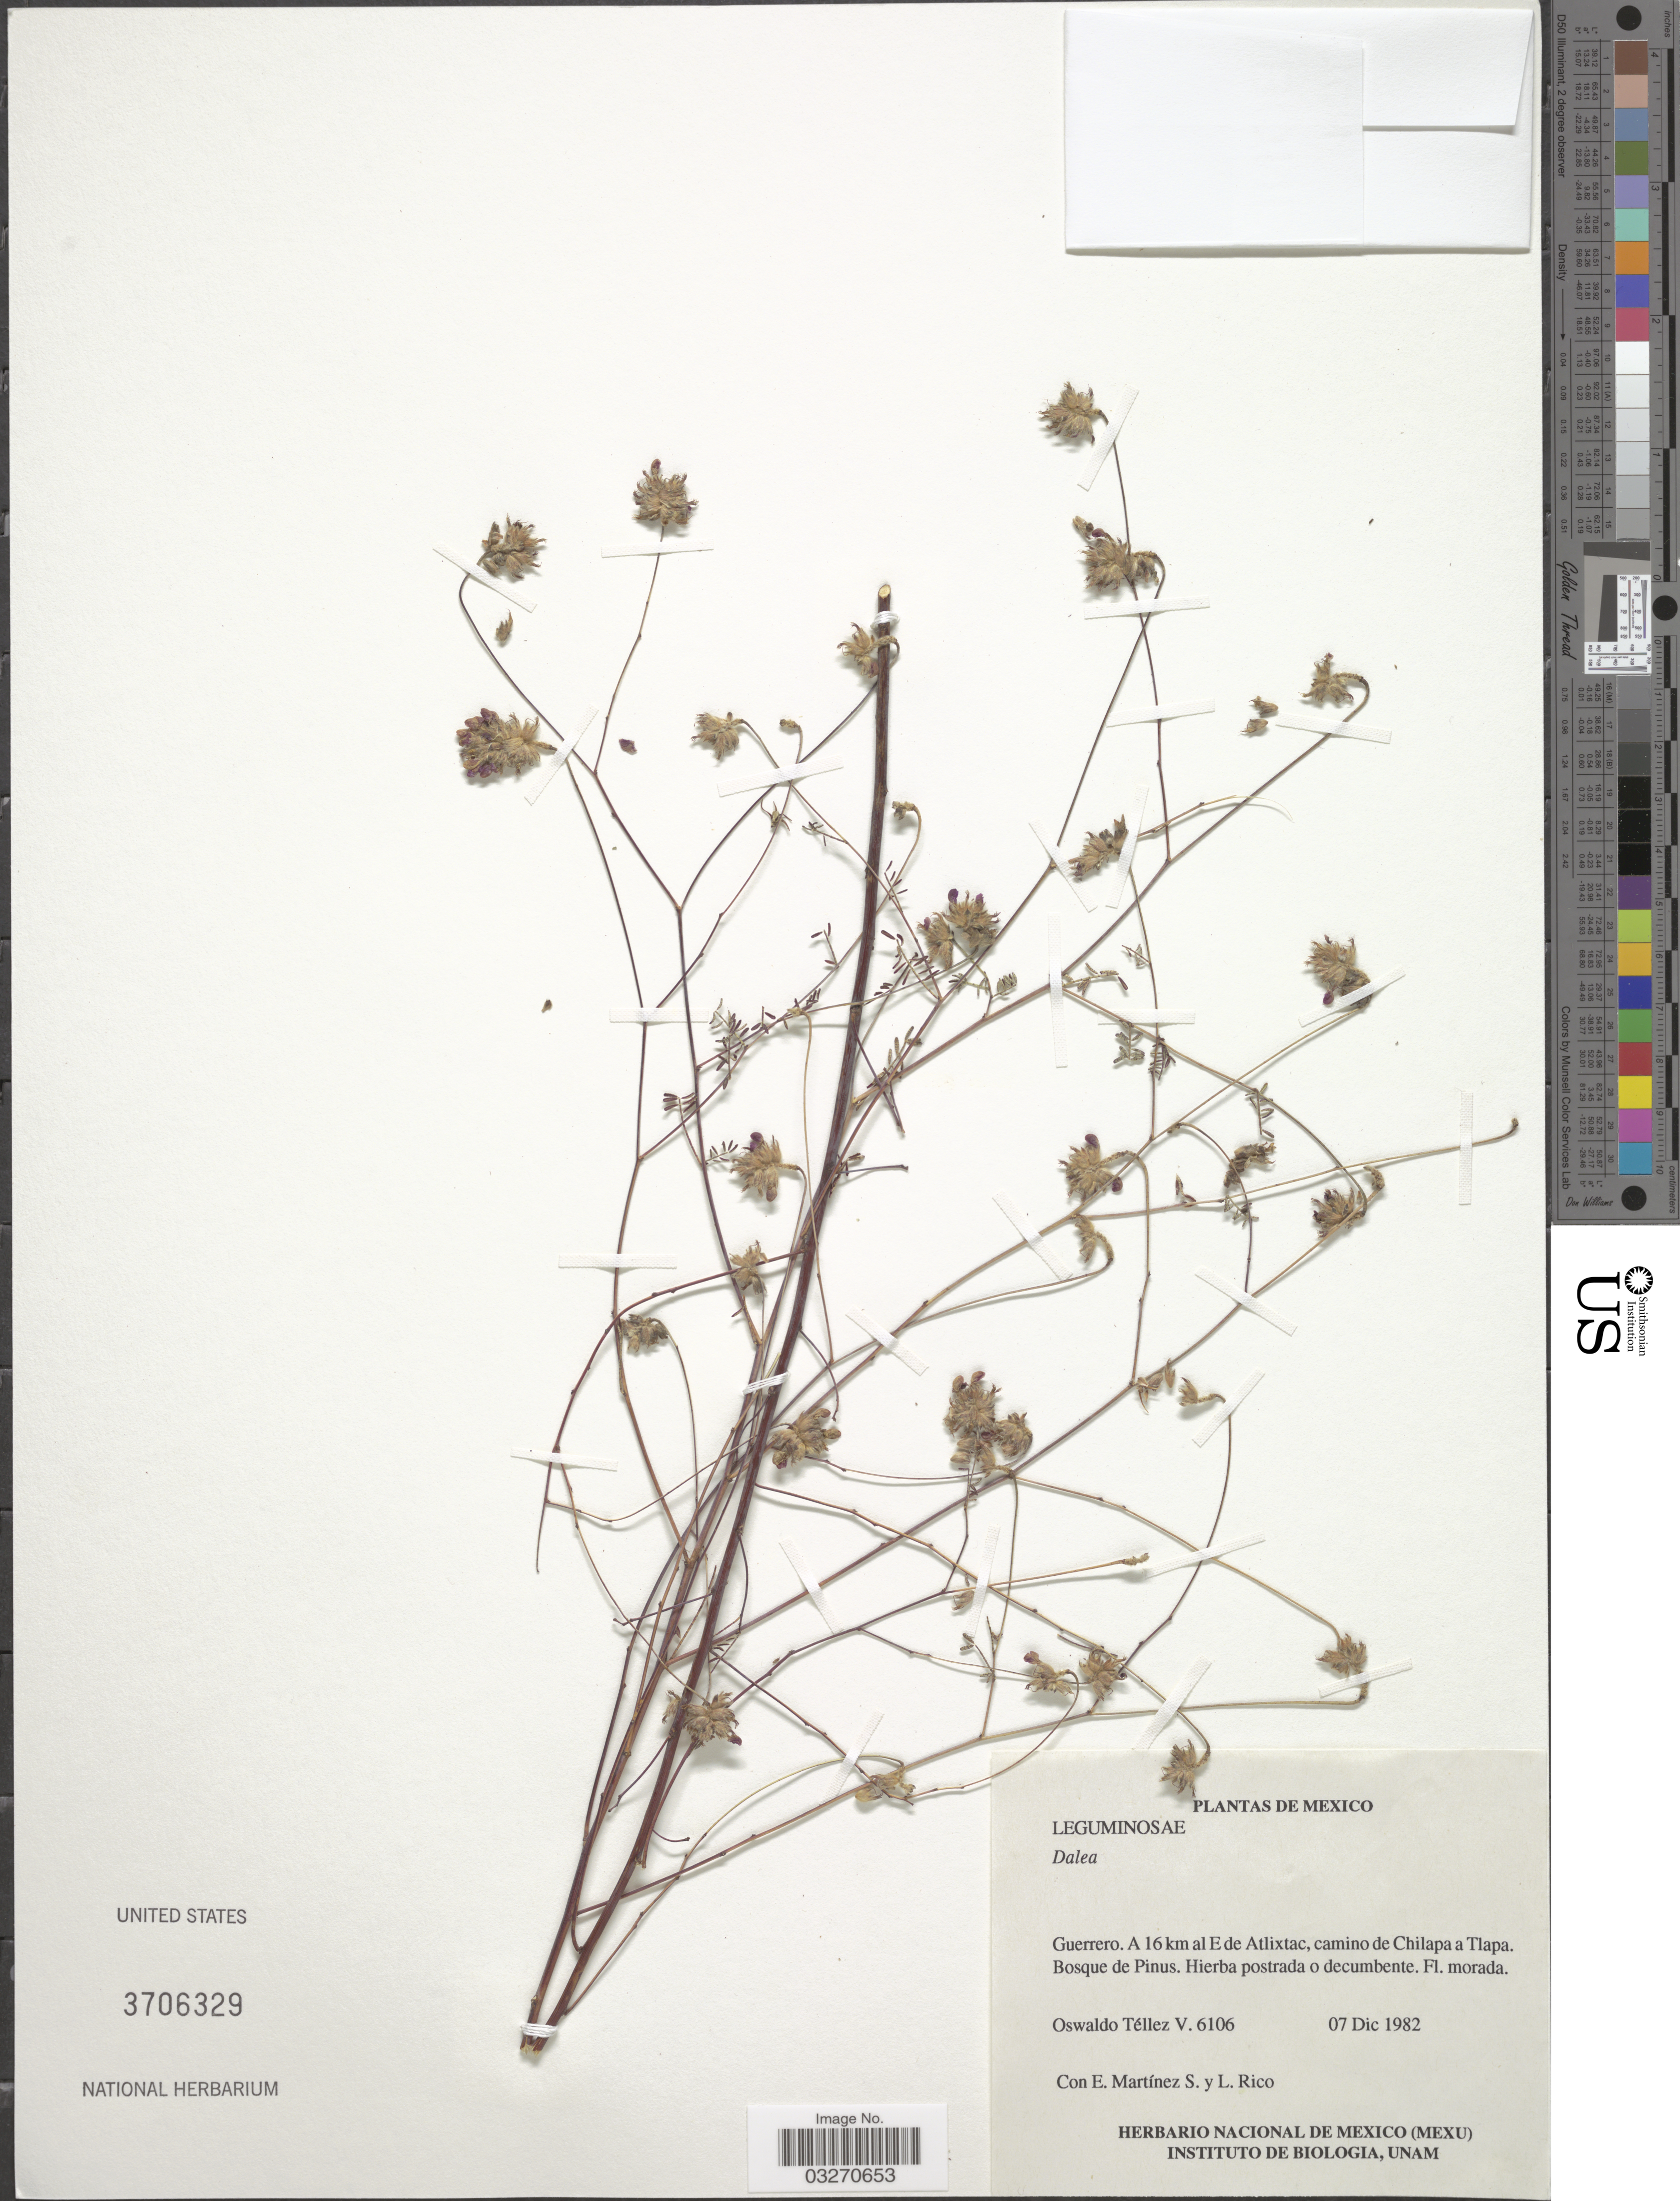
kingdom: Plantae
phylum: Tracheophyta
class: Magnoliopsida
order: Fabales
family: Fabaceae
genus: Dalea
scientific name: Dalea sp.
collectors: O. Téllez V., E. M. Martínez S. & L. Rico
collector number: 6106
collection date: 1982-12-07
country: Mexico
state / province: Guerrero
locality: A 16 km al E de Atlixtax, camino de Chilapa a Tlapa.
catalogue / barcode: US 3706329